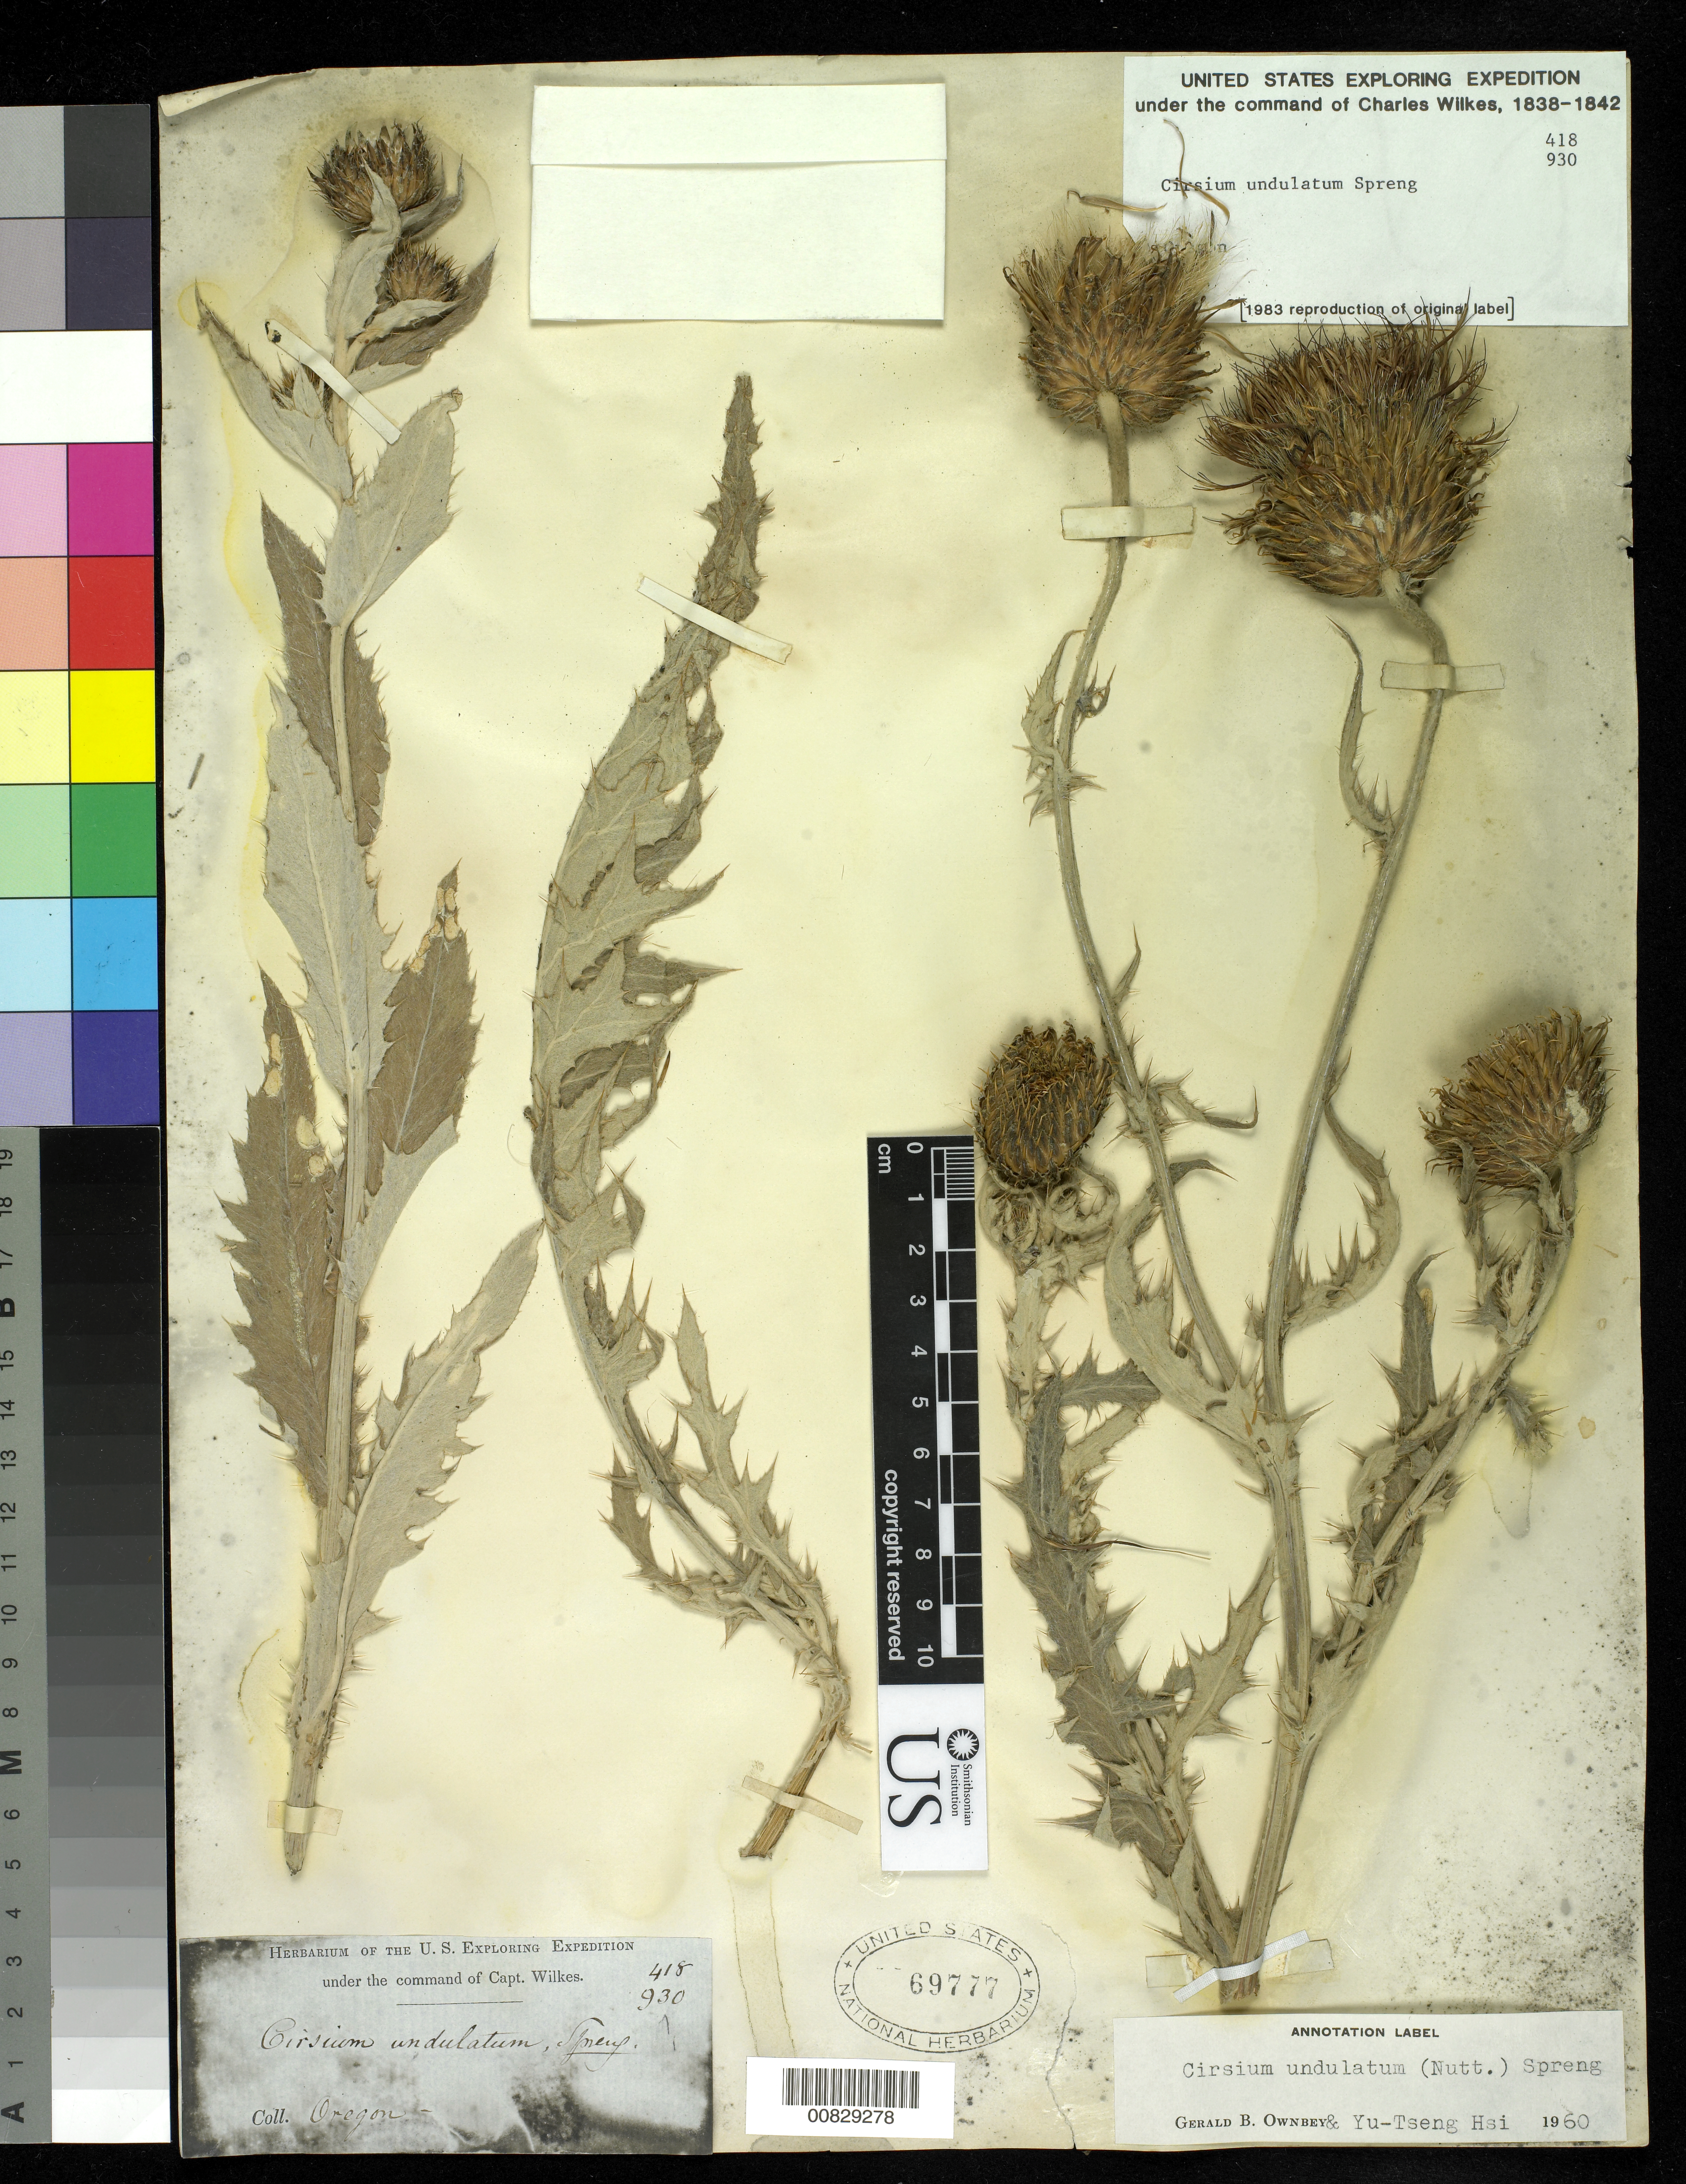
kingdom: Plantae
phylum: Tracheophyta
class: Magnoliopsida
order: Asterales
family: Asteraceae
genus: Cirsium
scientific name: Cirsium undulatum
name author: (Nutt.) Spreng.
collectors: Wilkes Explor. Exped.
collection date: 1838/1842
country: United States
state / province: Oregon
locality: Oregon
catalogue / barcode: US 69777